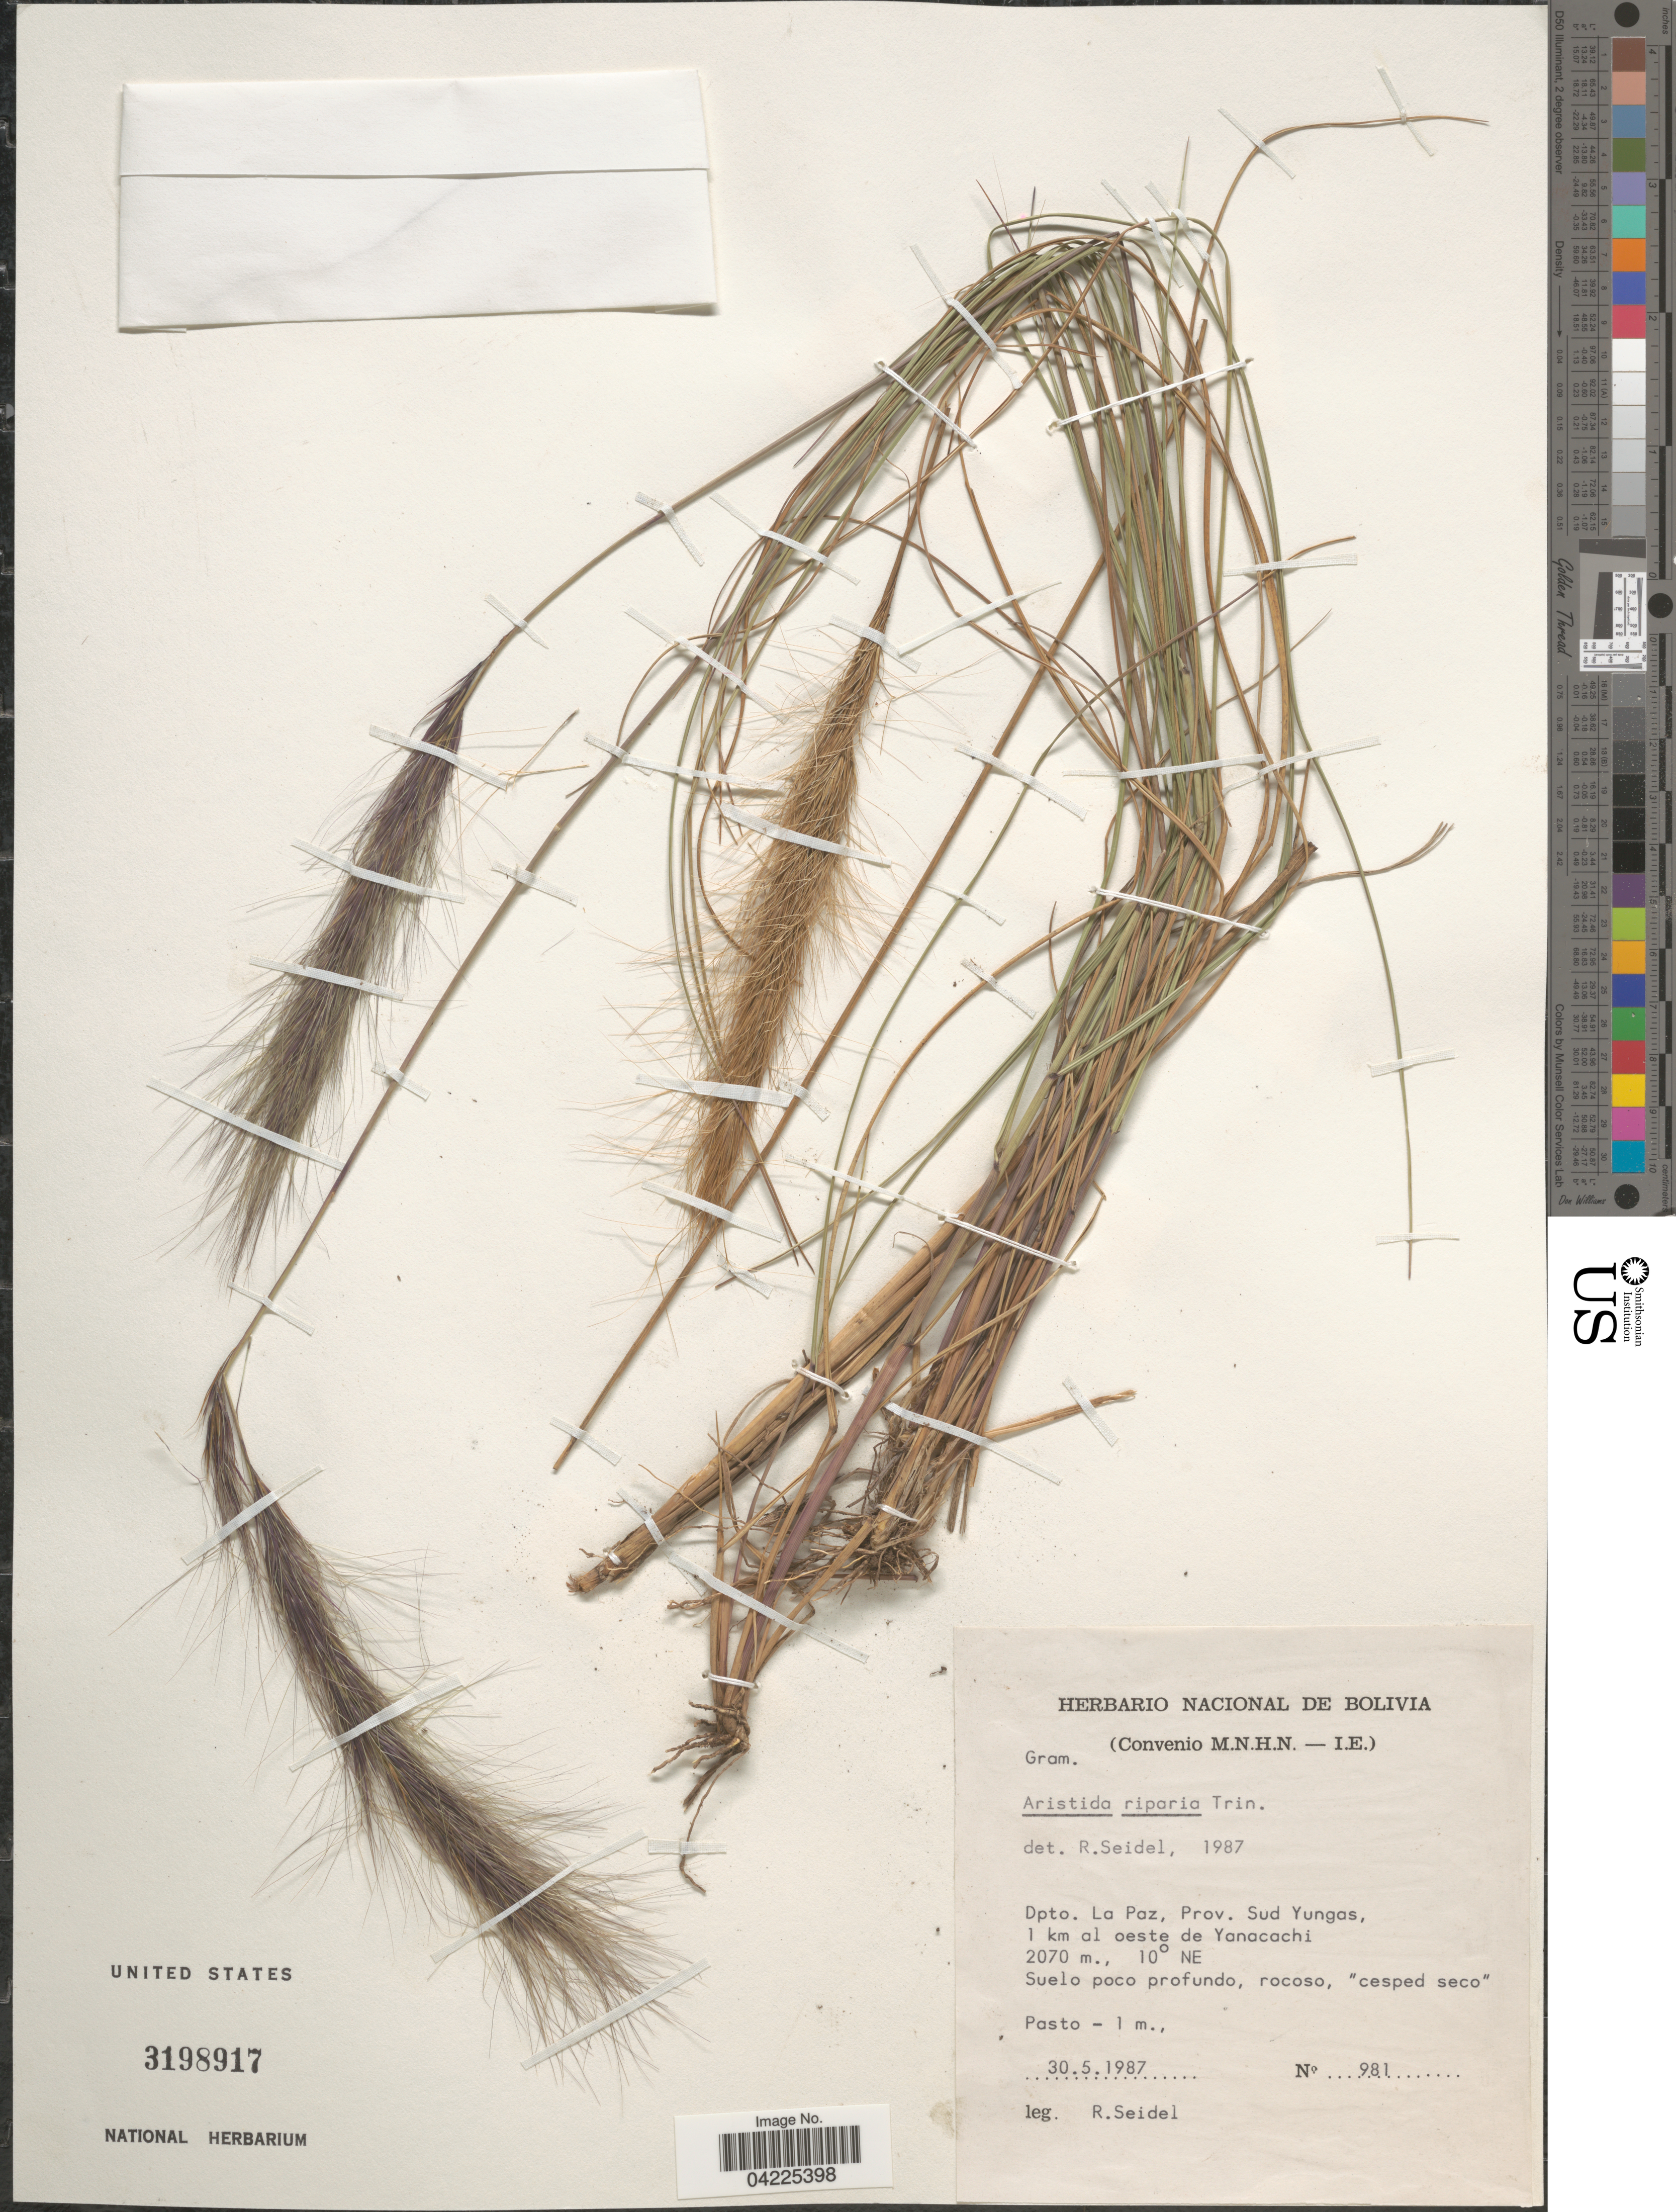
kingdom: Plantae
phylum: Tracheophyta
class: Liliopsida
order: Poales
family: Poaceae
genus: Aristida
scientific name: Aristida riparia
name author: Trin.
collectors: R. Seidel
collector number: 981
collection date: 1987-05-30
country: Bolivia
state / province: La Paz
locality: Depto. La Paz, Prov. Sud Yungas, 1 km al oeste de Yanacachi.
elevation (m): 2070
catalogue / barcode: US 3198917